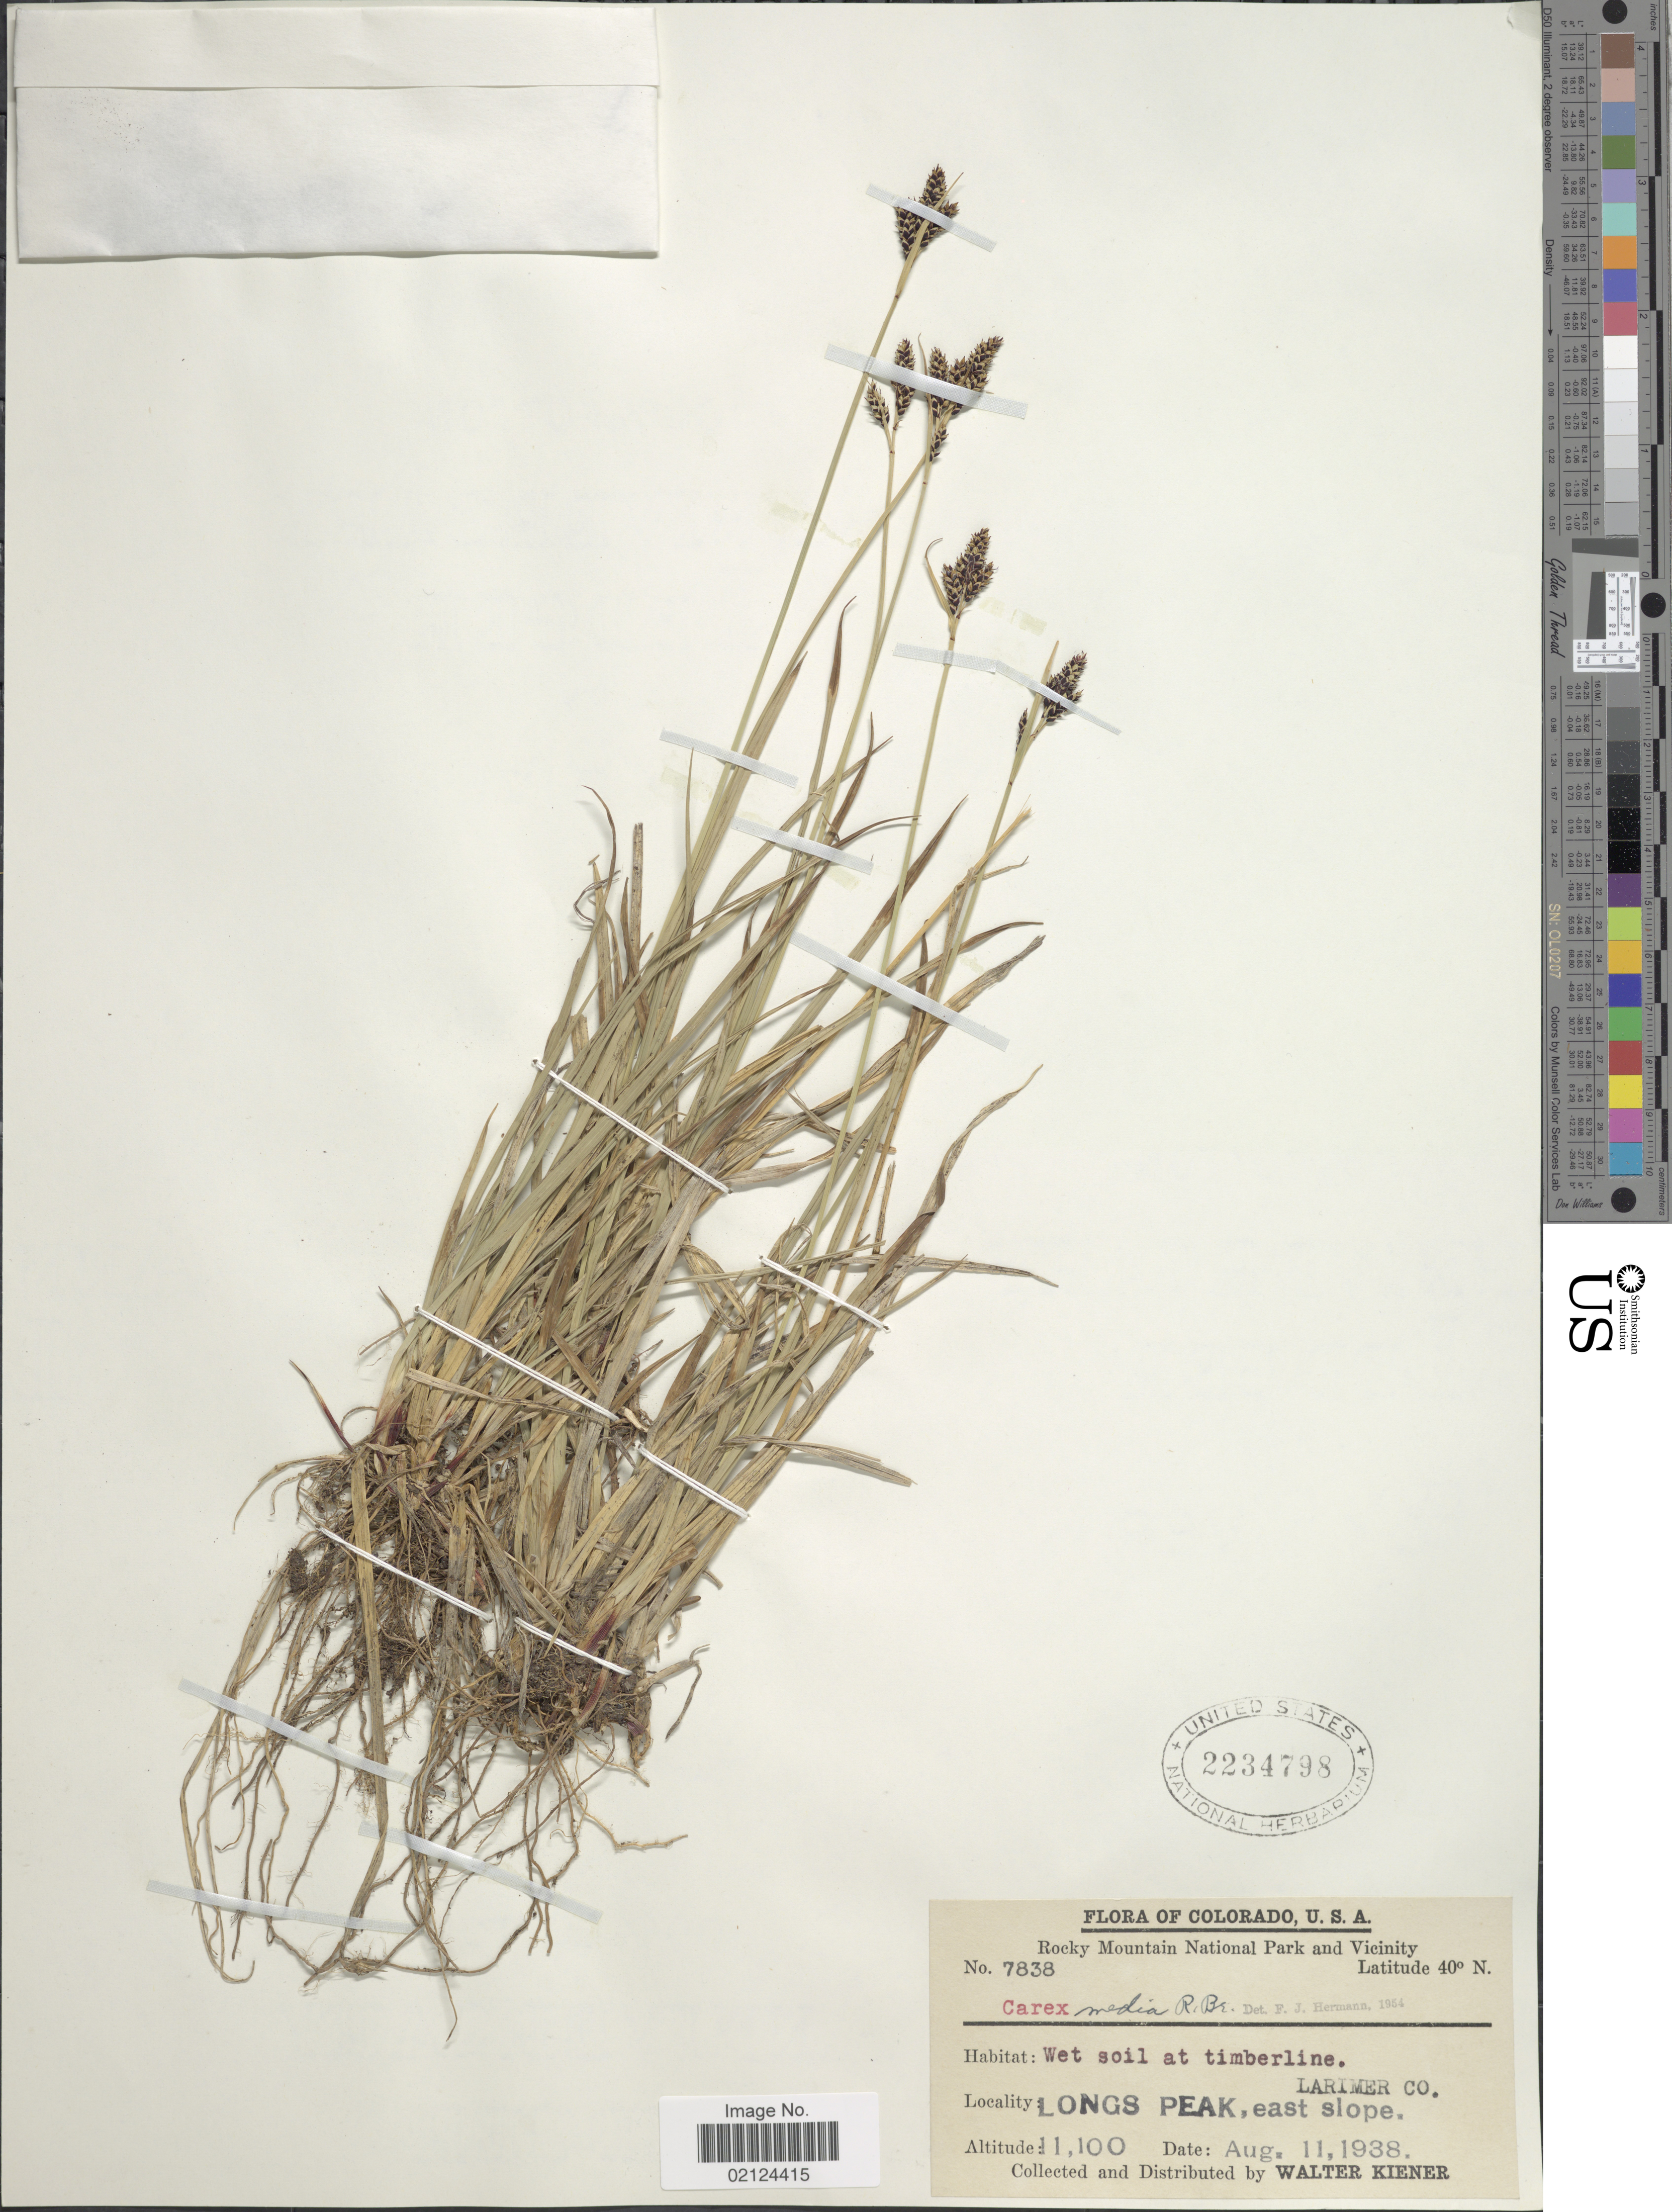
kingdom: Plantae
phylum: Tracheophyta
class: Liliopsida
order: Poales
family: Cyperaceae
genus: Carex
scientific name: Carex media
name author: R. Br.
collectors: W. Kiener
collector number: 7838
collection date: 1938-08-11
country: United States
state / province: Colorado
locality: Rocky Mountain National Park and Vicinity, Longs Peak, east slope. At timberline, Larimer Co.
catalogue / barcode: US 2234798